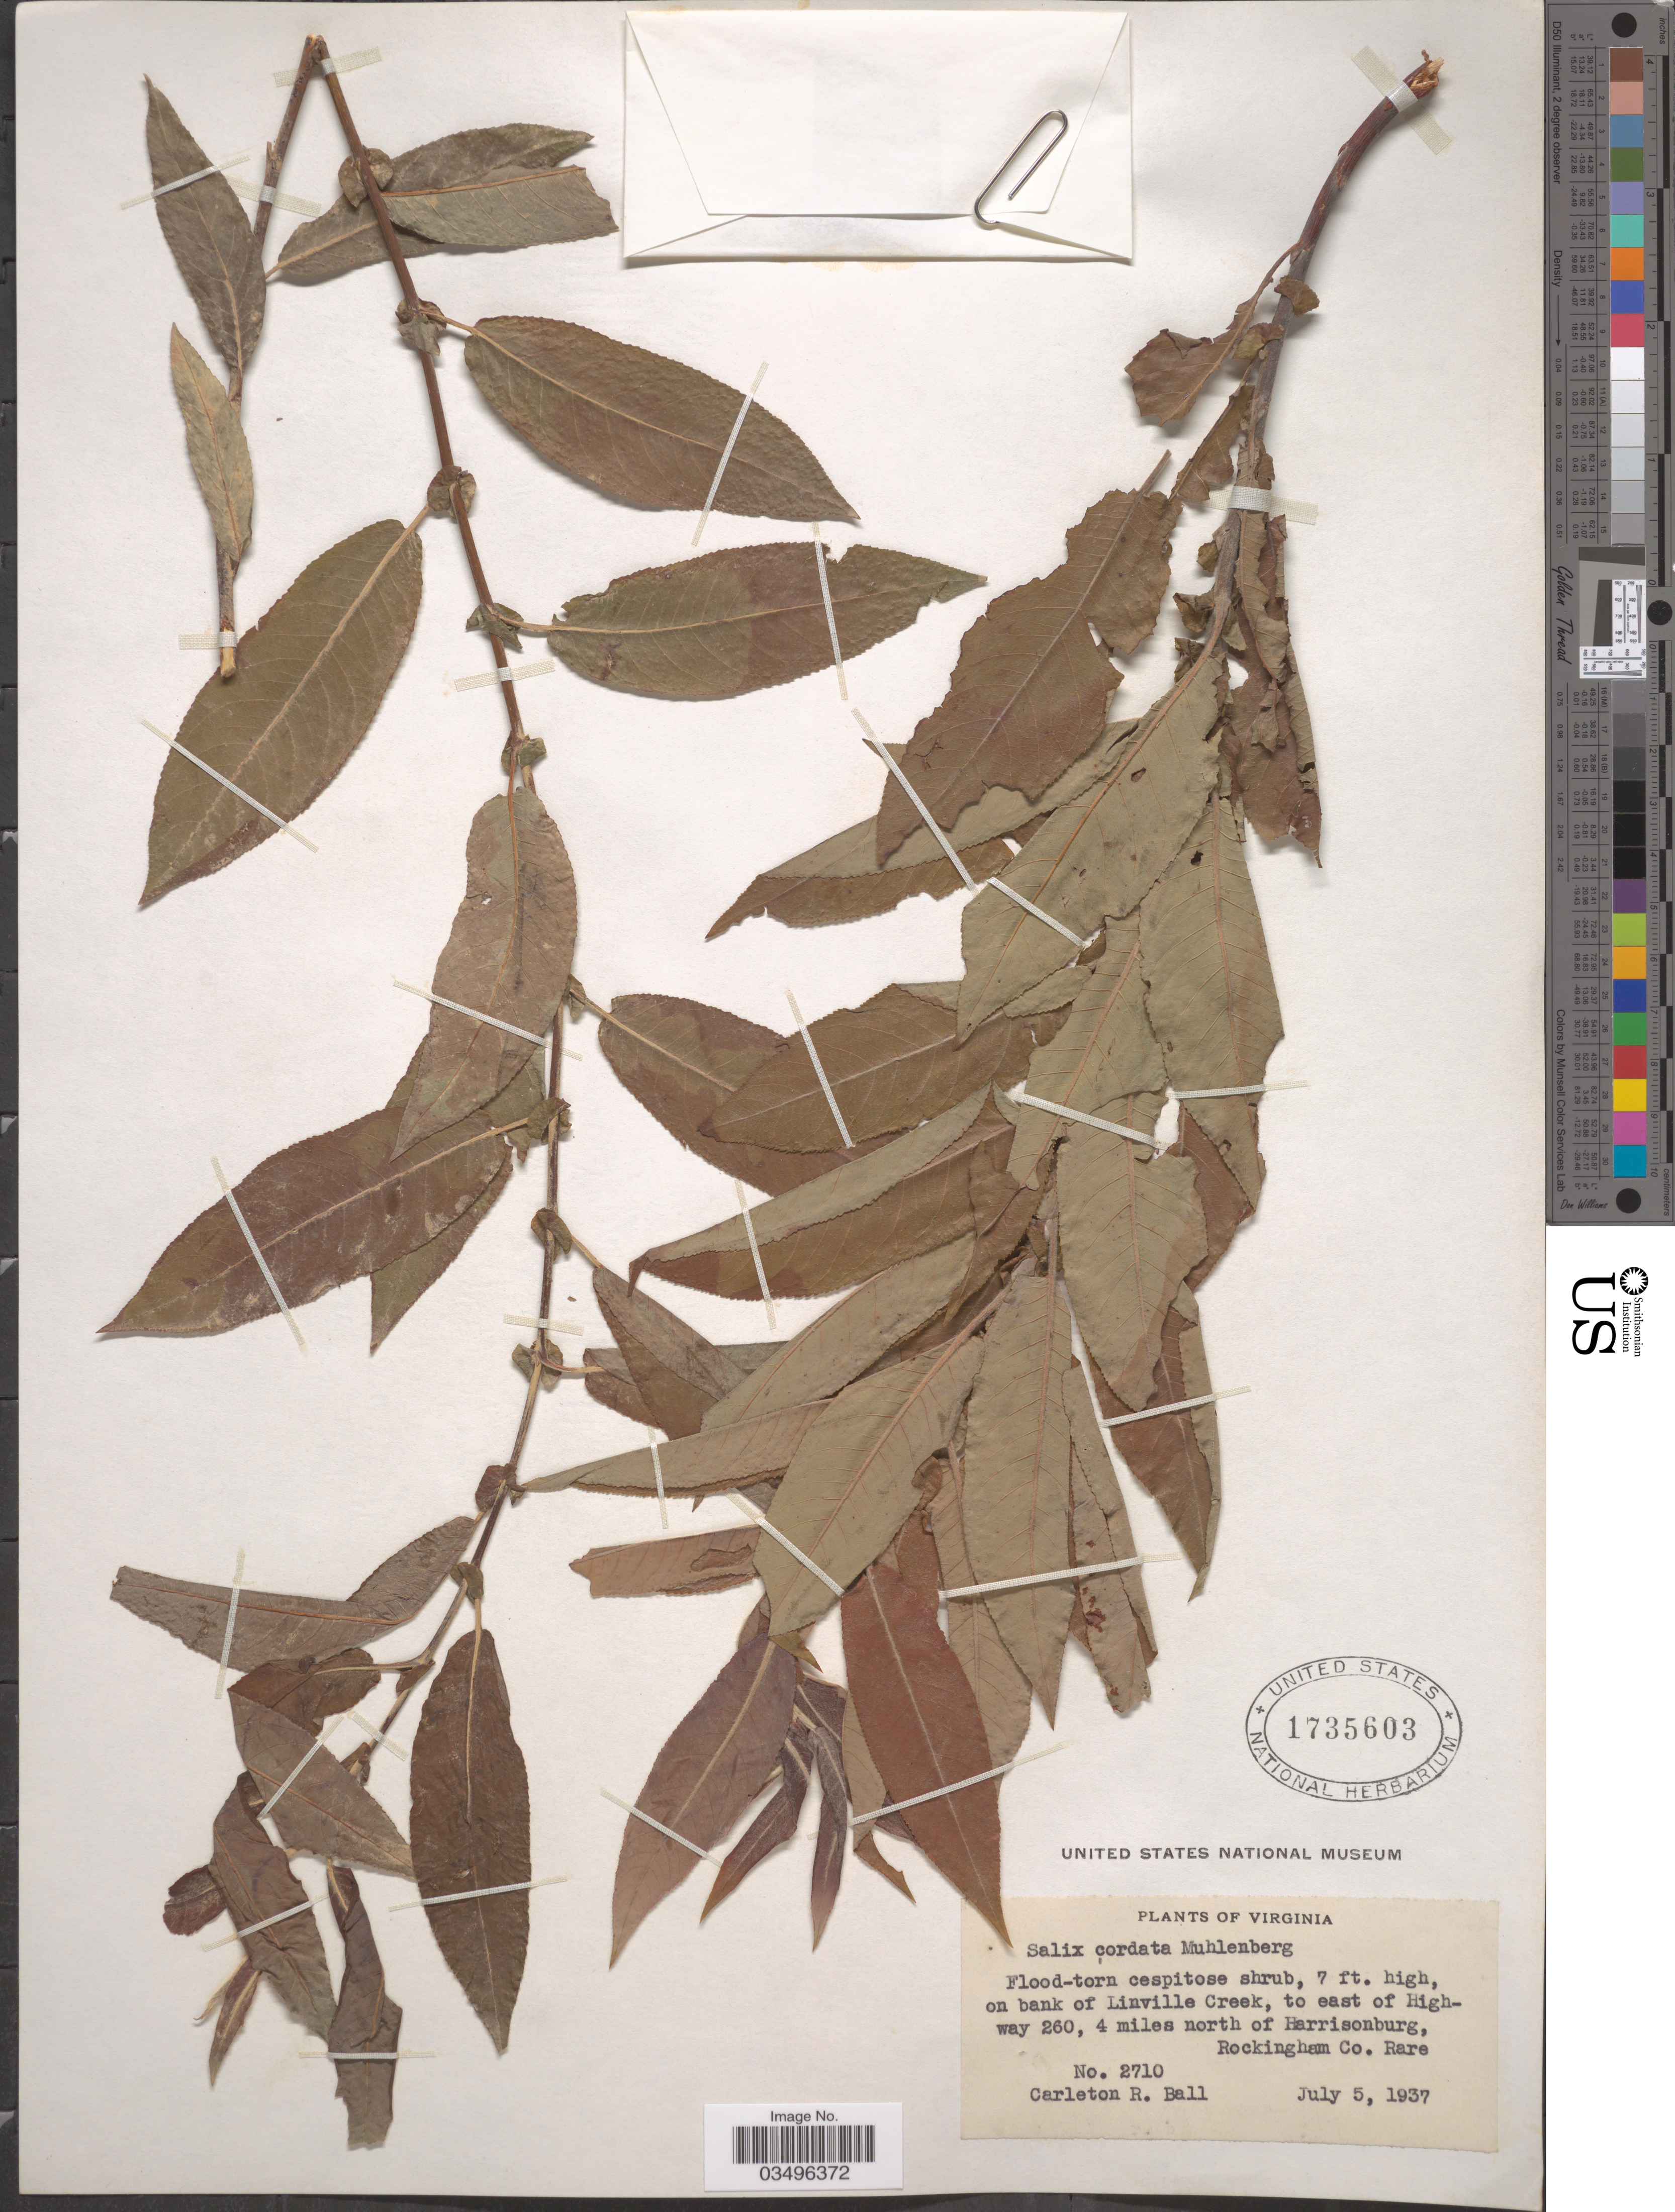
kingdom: Plantae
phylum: Tracheophyta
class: Magnoliopsida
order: Malpighiales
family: Salicaceae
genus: Salix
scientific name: Salix cordata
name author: Michx.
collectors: C. R. Ball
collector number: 2710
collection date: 1937-07-05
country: United States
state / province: Virginia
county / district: Rockingham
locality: On bank of Linville Creek, to east of Highway 260, 4 miles north of Harrisonburg, Rockingham Co.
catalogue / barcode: US 1735603